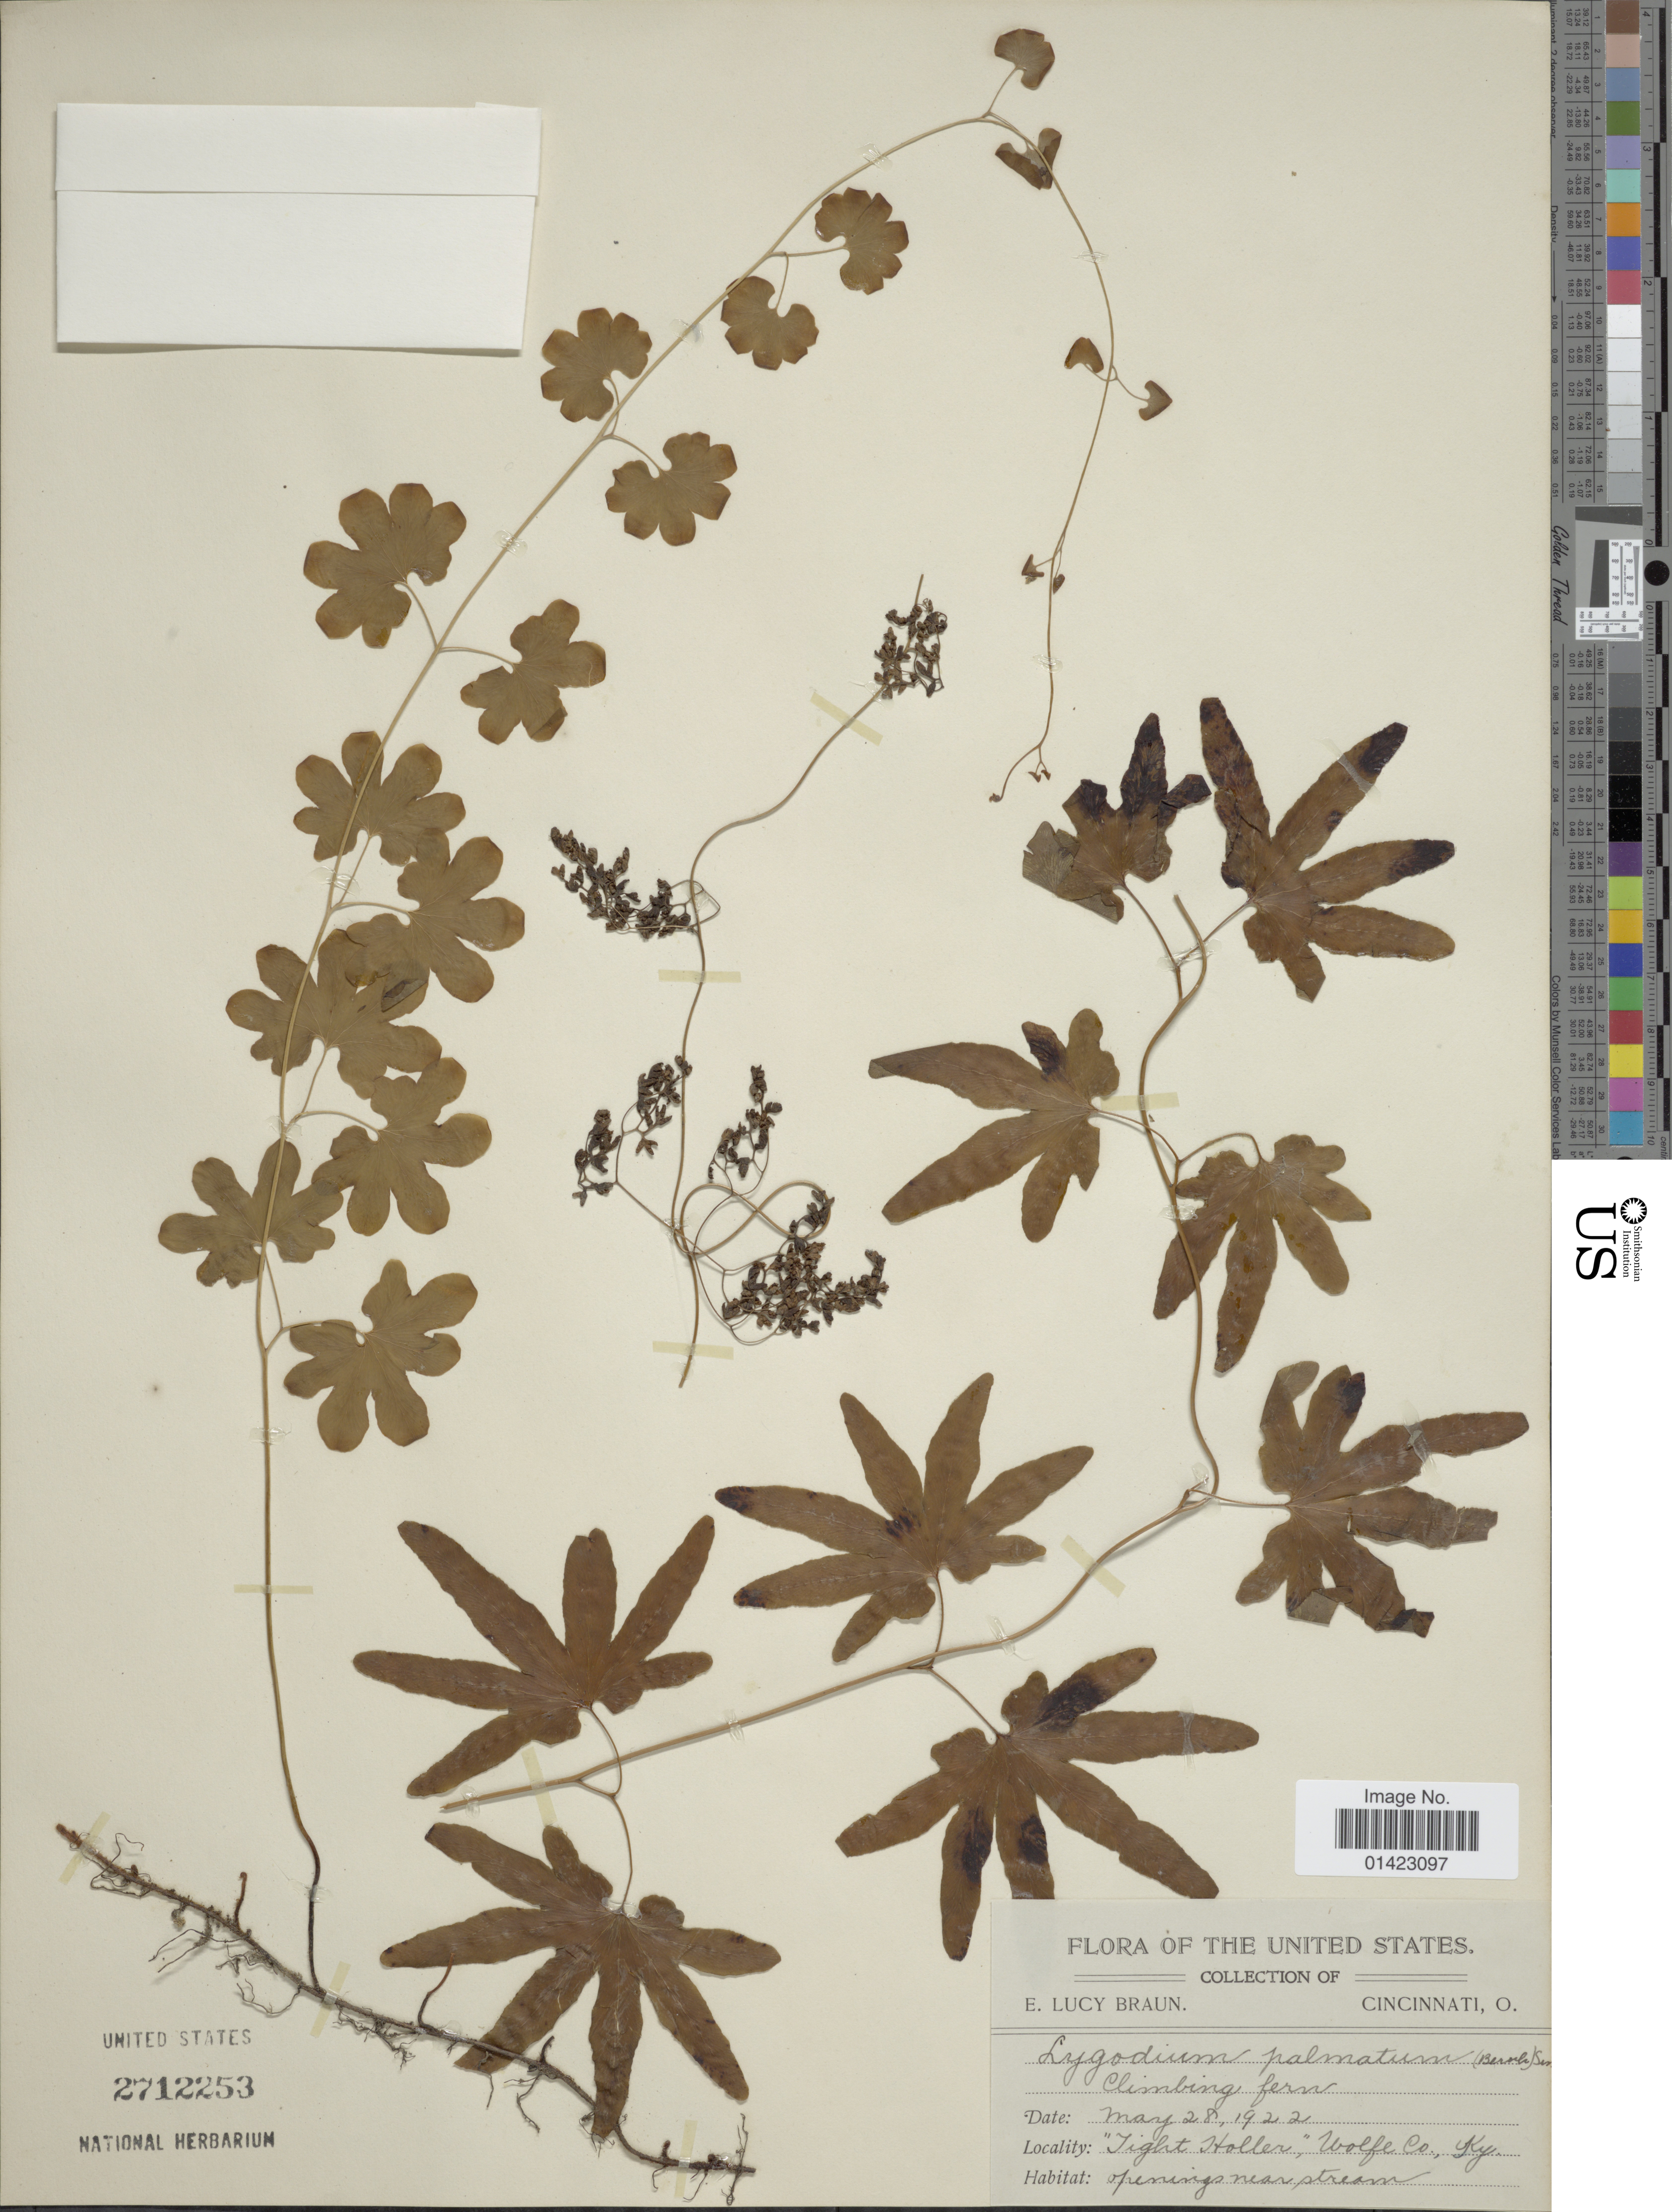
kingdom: Plantae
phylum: Tracheophyta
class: Polypodiopsida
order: Schizaeales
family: Lygodiaceae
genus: Lygodium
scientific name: Lygodium palmatum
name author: (Bernh.) Sw.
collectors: E. L. Braun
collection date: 1922-05-28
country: United States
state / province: Kentucky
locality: United States, Cincinatti, O., "Tight Holles", Wolfe Co. Ky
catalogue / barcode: US 2712253